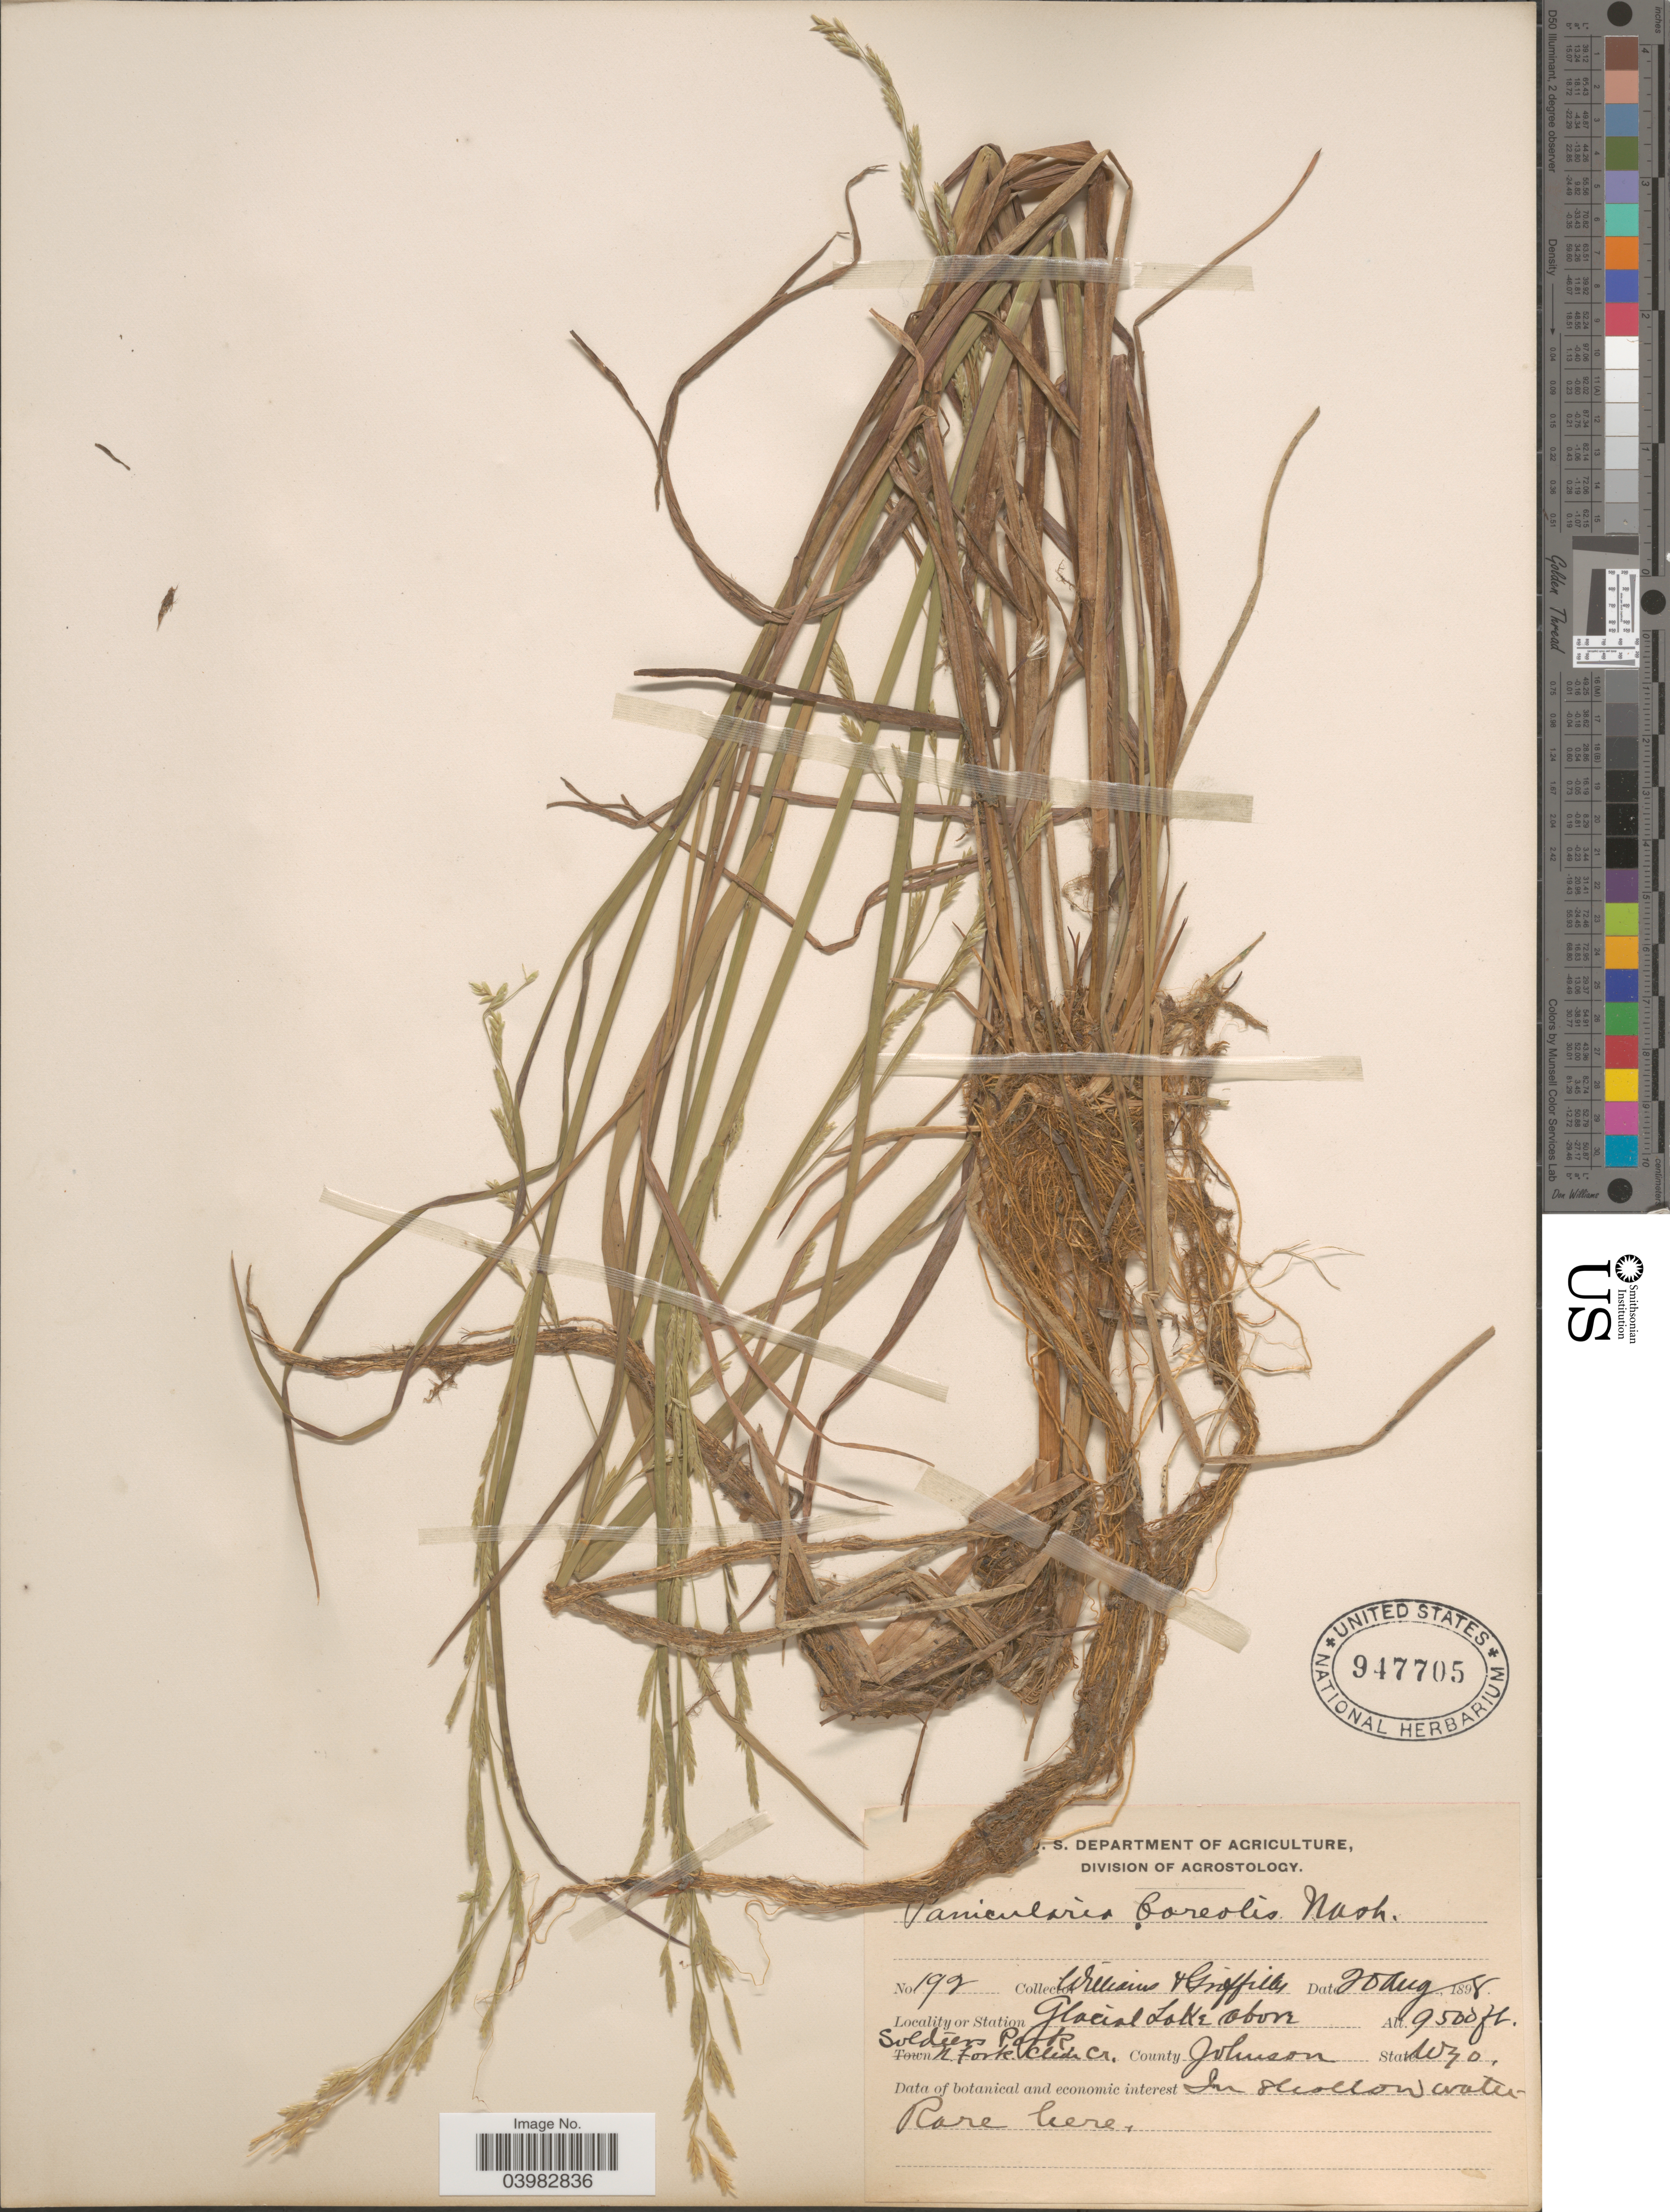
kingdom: Plantae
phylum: Tracheophyta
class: Liliopsida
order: Poales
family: Poaceae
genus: Glyceria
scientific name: Glyceria borealis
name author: (Nash) Batchelder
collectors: -- Williams & -- Griffiths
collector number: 192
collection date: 1898-08-25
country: United States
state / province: Wyoming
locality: Station [unsure placement] Glacial Lake above Soldiers Park. N. Fork Clear Cr. County Johnson.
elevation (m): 2896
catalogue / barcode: US 947705